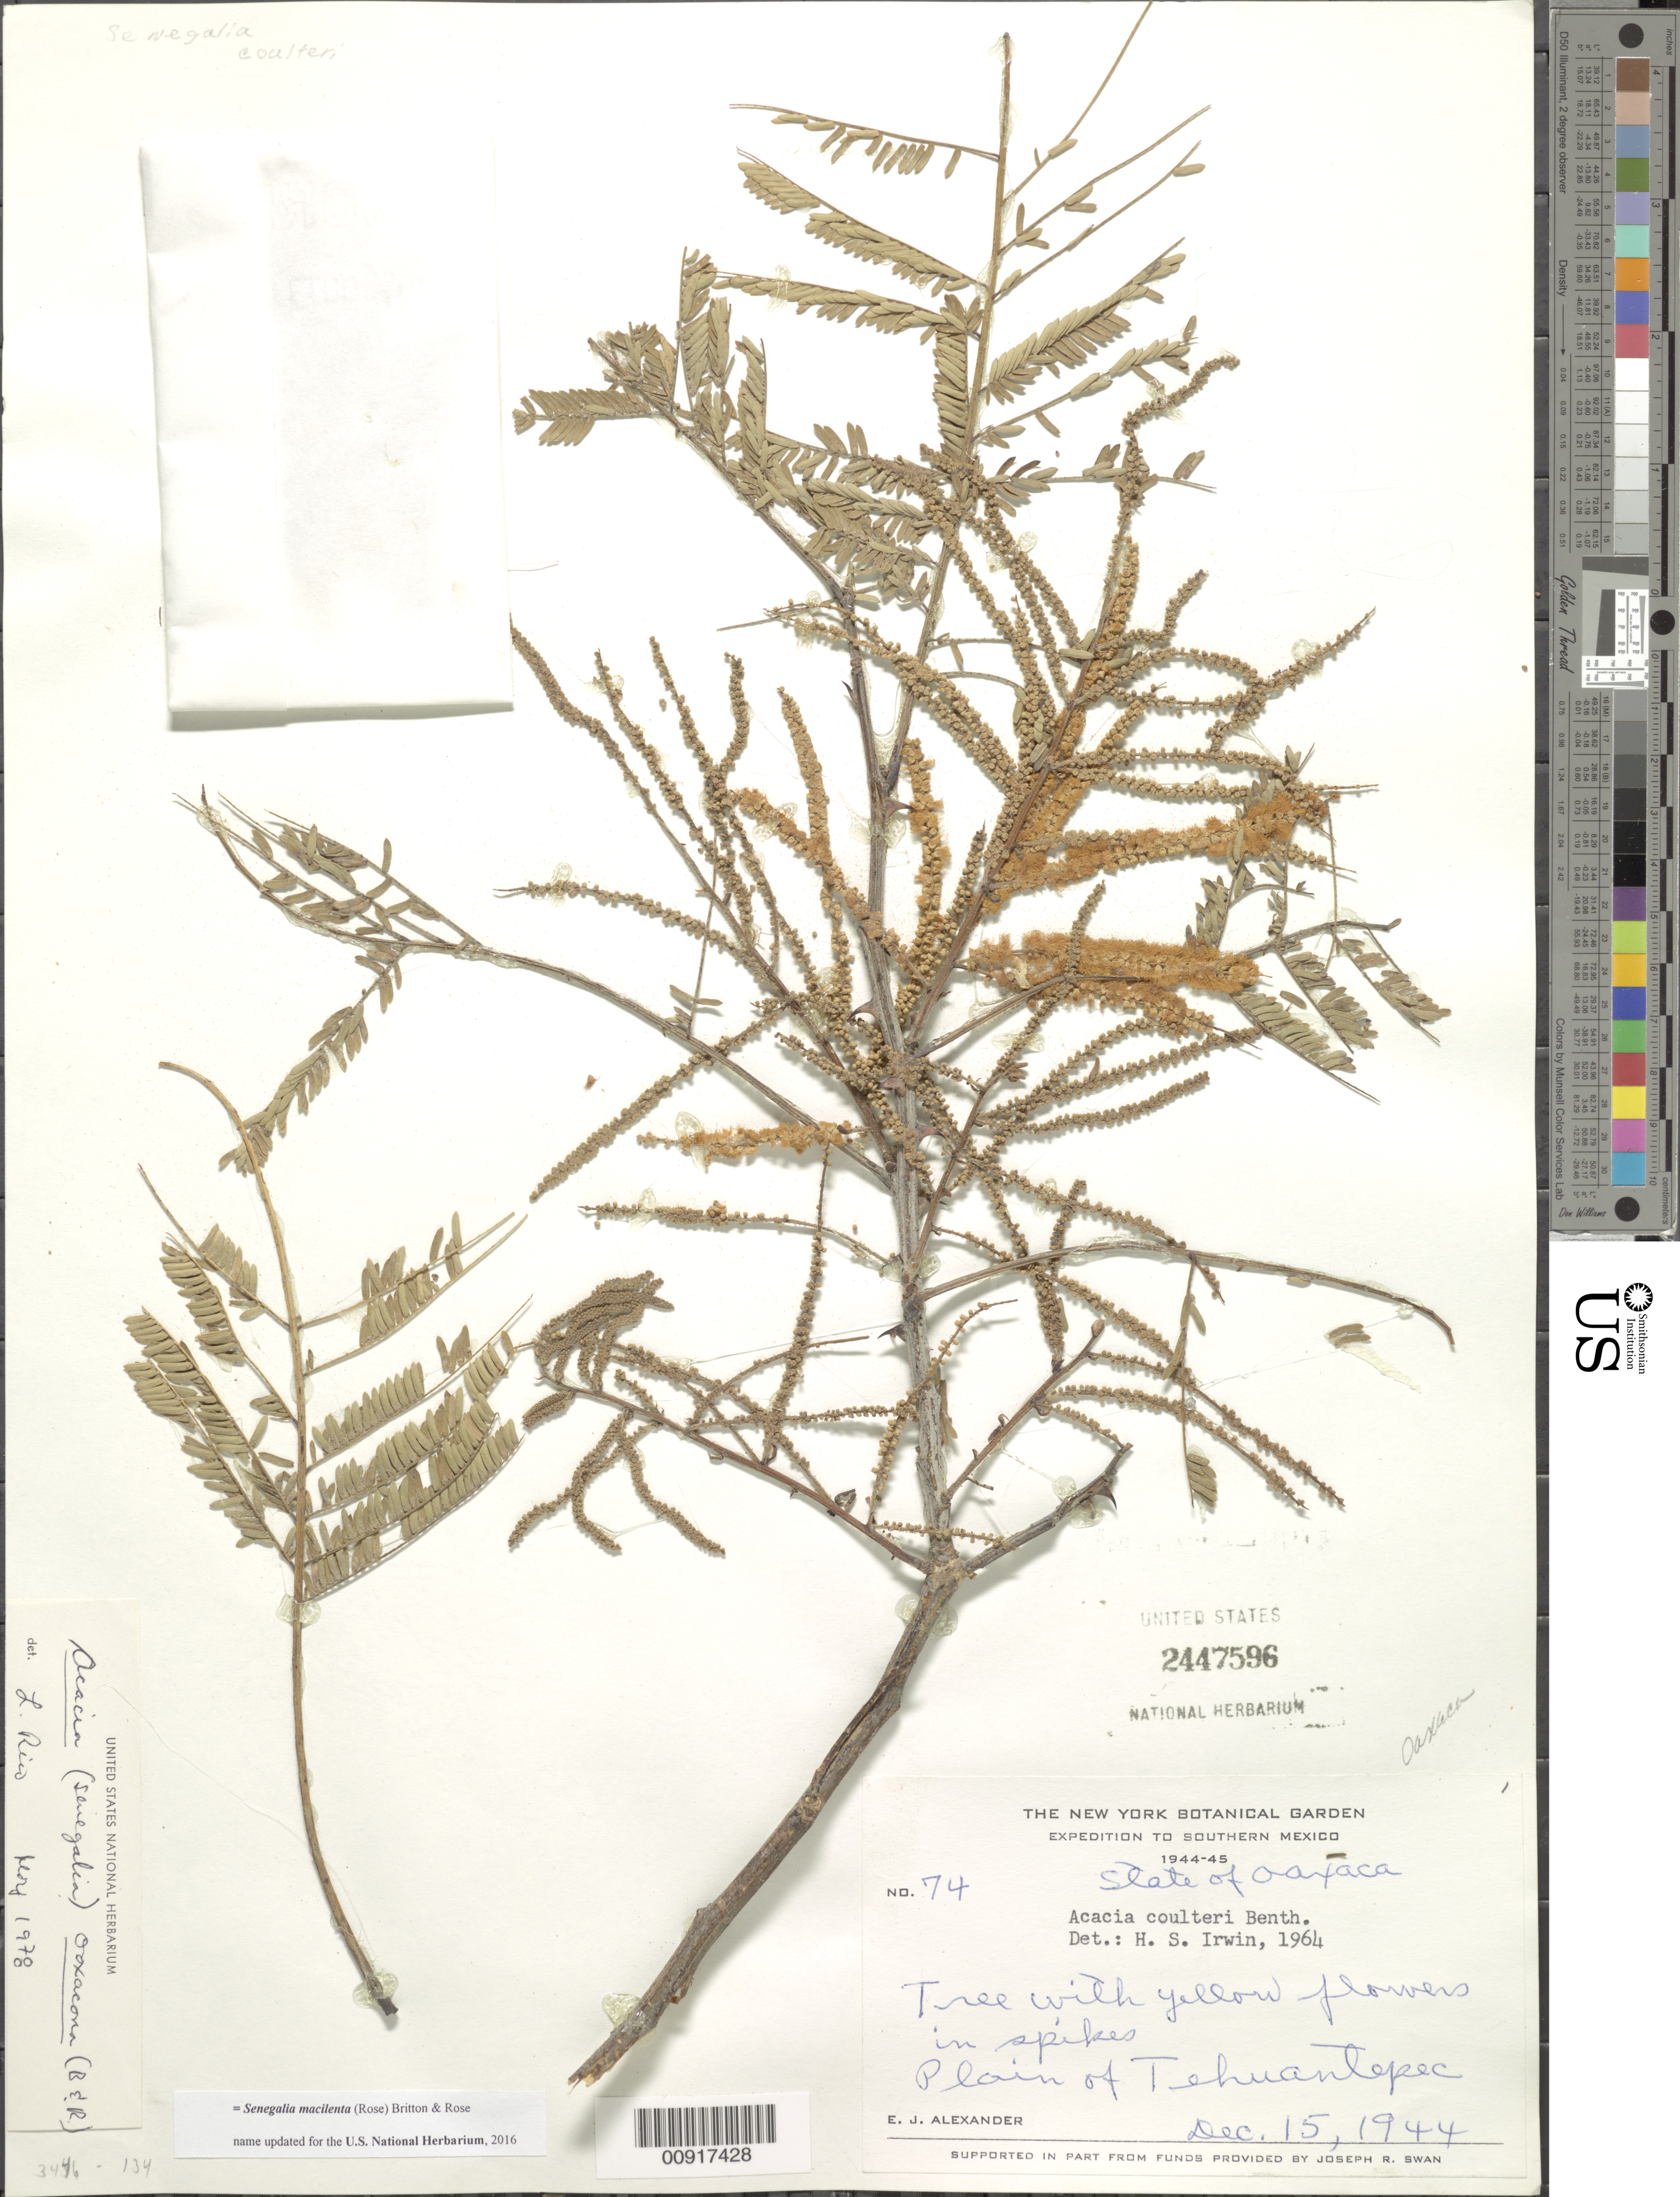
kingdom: Plantae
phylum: Tracheophyta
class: Magnoliopsida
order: Fabales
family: Fabaceae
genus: Senegalia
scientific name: Senegalia macilenta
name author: (Rose) Britton & Rose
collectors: E. J. Alexander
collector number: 74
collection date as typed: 15 Dec 1944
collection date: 1944-12-15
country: Mexico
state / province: Oaxaca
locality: Plain of Tehuantepec.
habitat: Plain.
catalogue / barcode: US 2447596